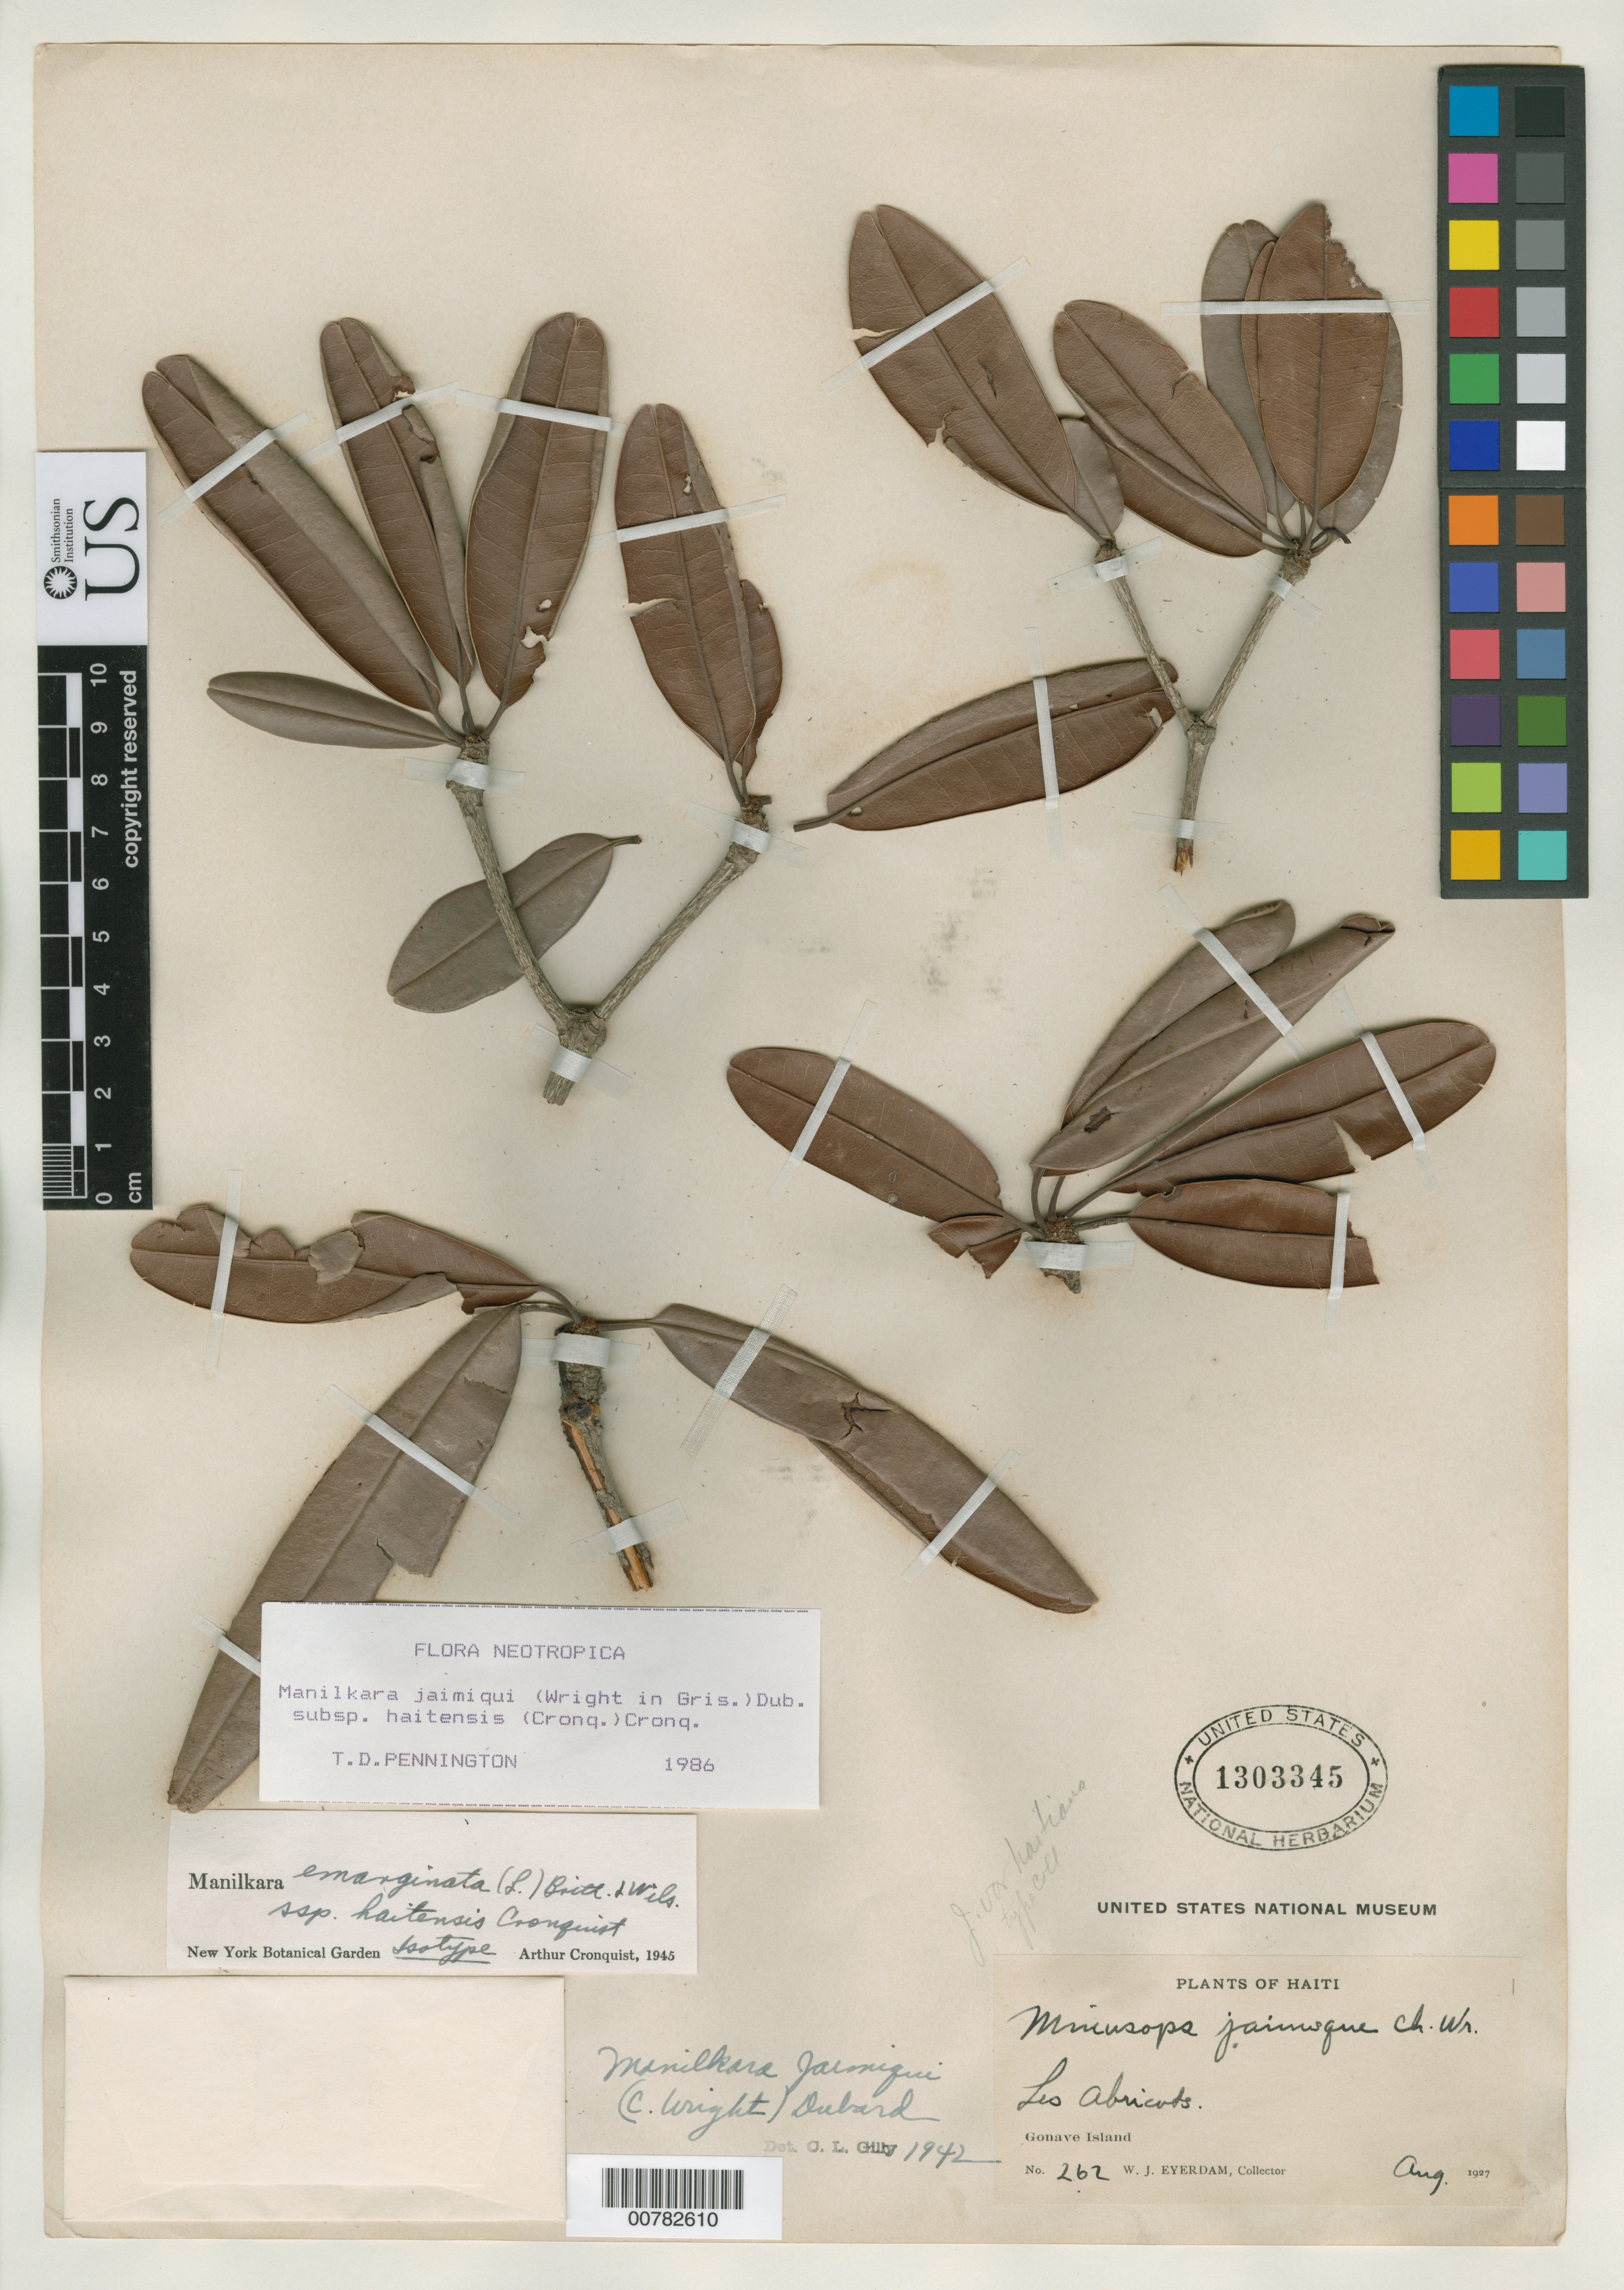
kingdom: Plantae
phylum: Tracheophyta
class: Magnoliopsida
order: Ericales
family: Sapotaceae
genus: Manilkara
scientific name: Manilkara emarginata subsp. haitensis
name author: Cronq.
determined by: Pennington, T. D., (K)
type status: Isotype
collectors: W. J. Eyerdam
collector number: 262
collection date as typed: Aug 1927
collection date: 1927-08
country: Haiti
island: Gonave Island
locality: Les Abricots, Gonave Island.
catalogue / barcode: US 1303345